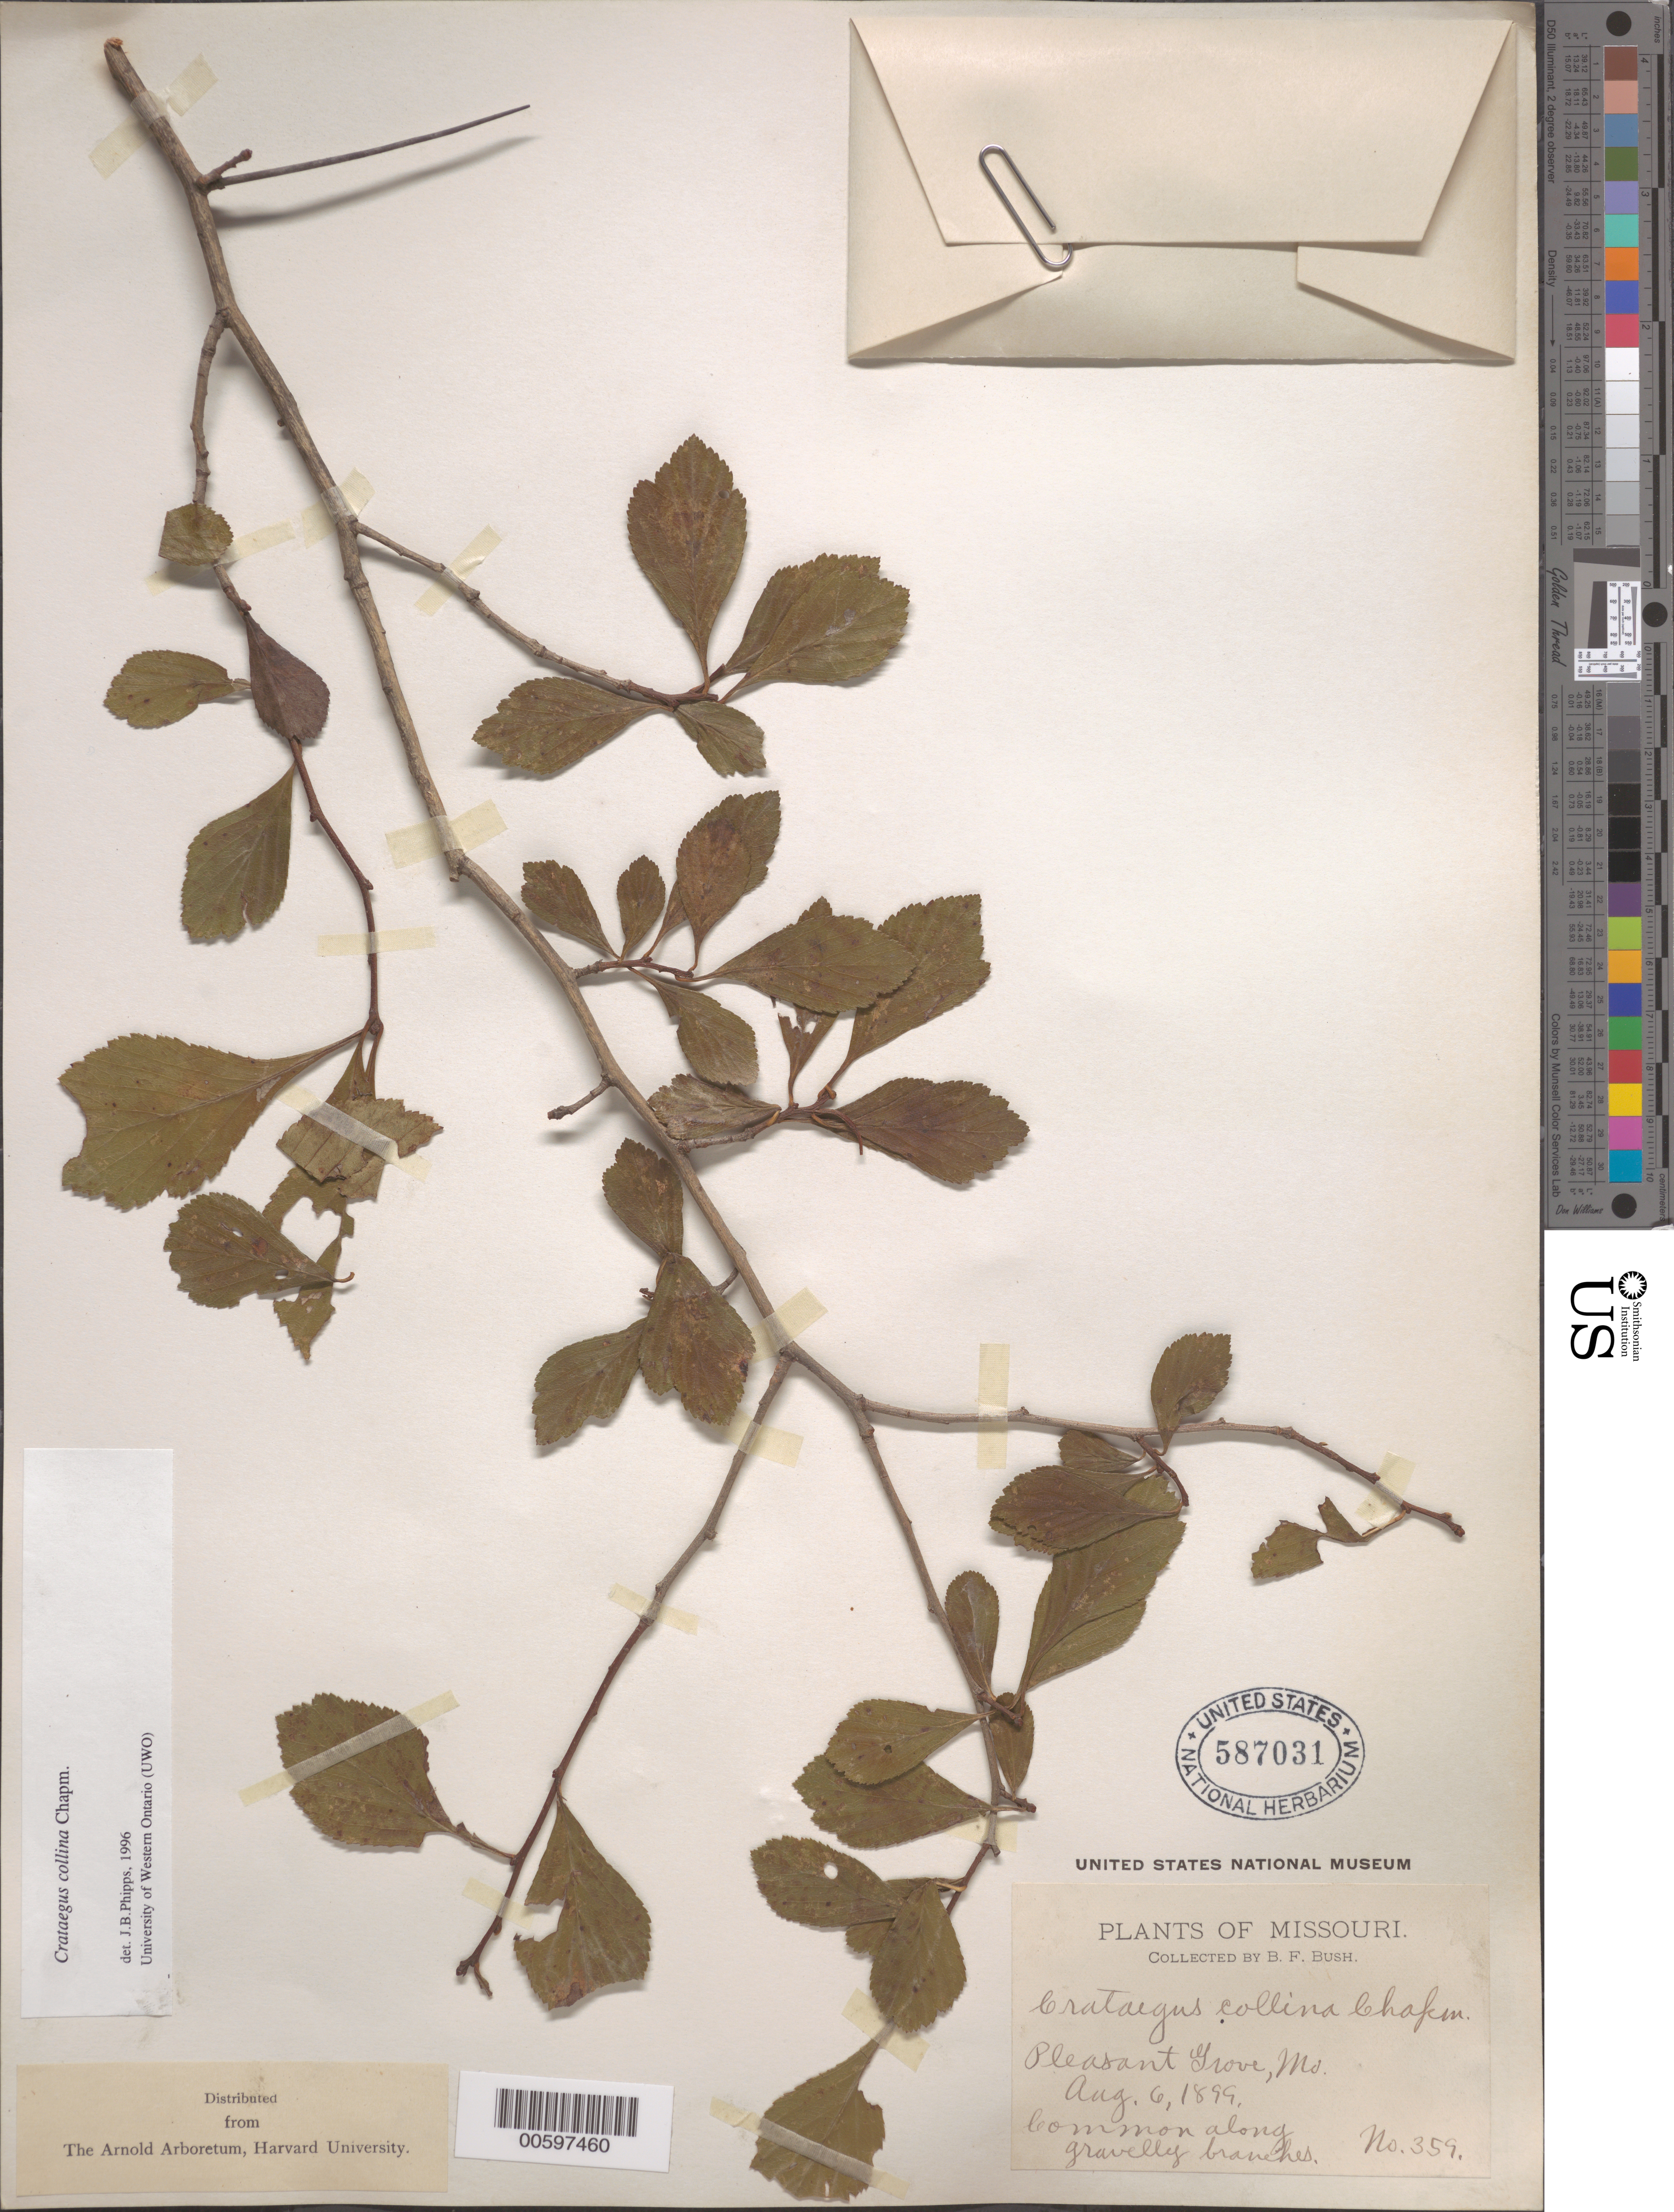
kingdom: Plantae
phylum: Tracheophyta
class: Magnoliopsida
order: Rosales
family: Rosaceae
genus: Crataegus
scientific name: Crataegus collina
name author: Chapm.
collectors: B. F. Bush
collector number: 359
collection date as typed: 06 Aug 1899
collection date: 1899-08-06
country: United States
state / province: Missouri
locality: Pleasant Grove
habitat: Common along gravelly banks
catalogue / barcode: US 587031